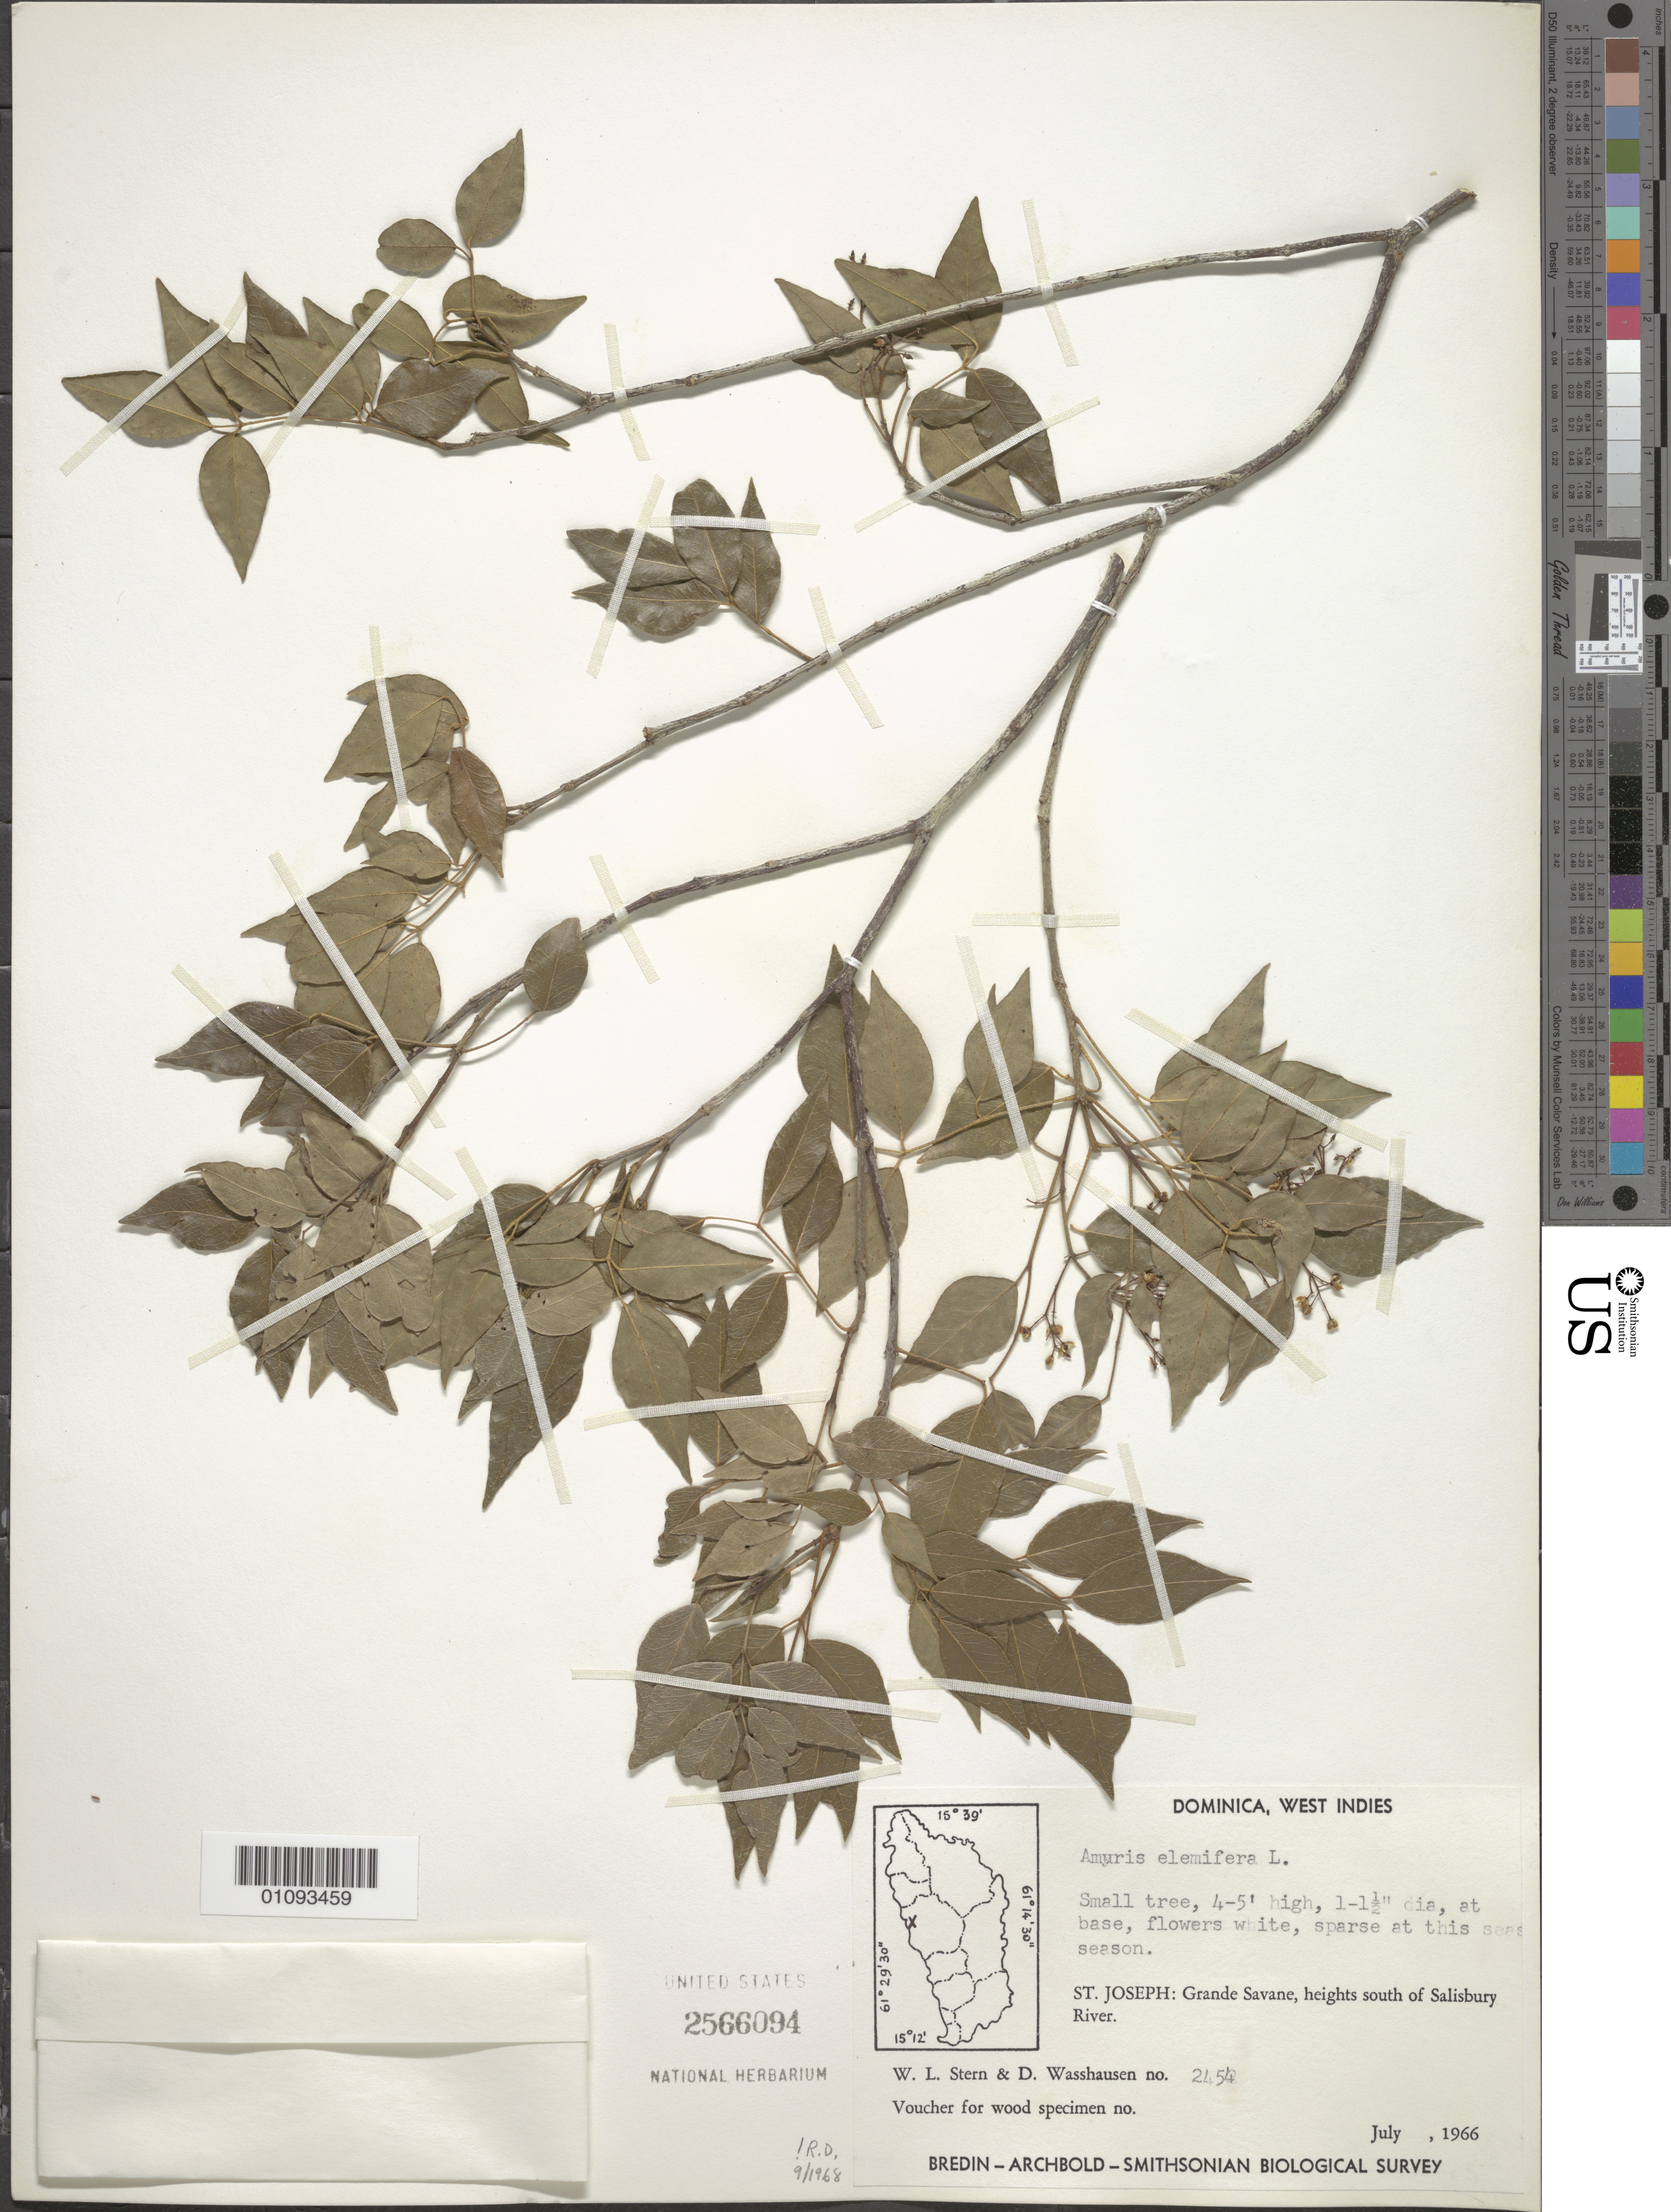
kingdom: Plantae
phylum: Tracheophyta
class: Magnoliopsida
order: Sapindales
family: Rutaceae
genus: Amyris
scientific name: Amyris elemifera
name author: L.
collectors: W. L. Stern & D. C. Wasshausen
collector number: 2454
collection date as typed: Jul 1966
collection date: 1966-07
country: Dominica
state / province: St. Joseph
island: Dominica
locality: Grnde Savane, heights S of Salisbury River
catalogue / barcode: US 2566094